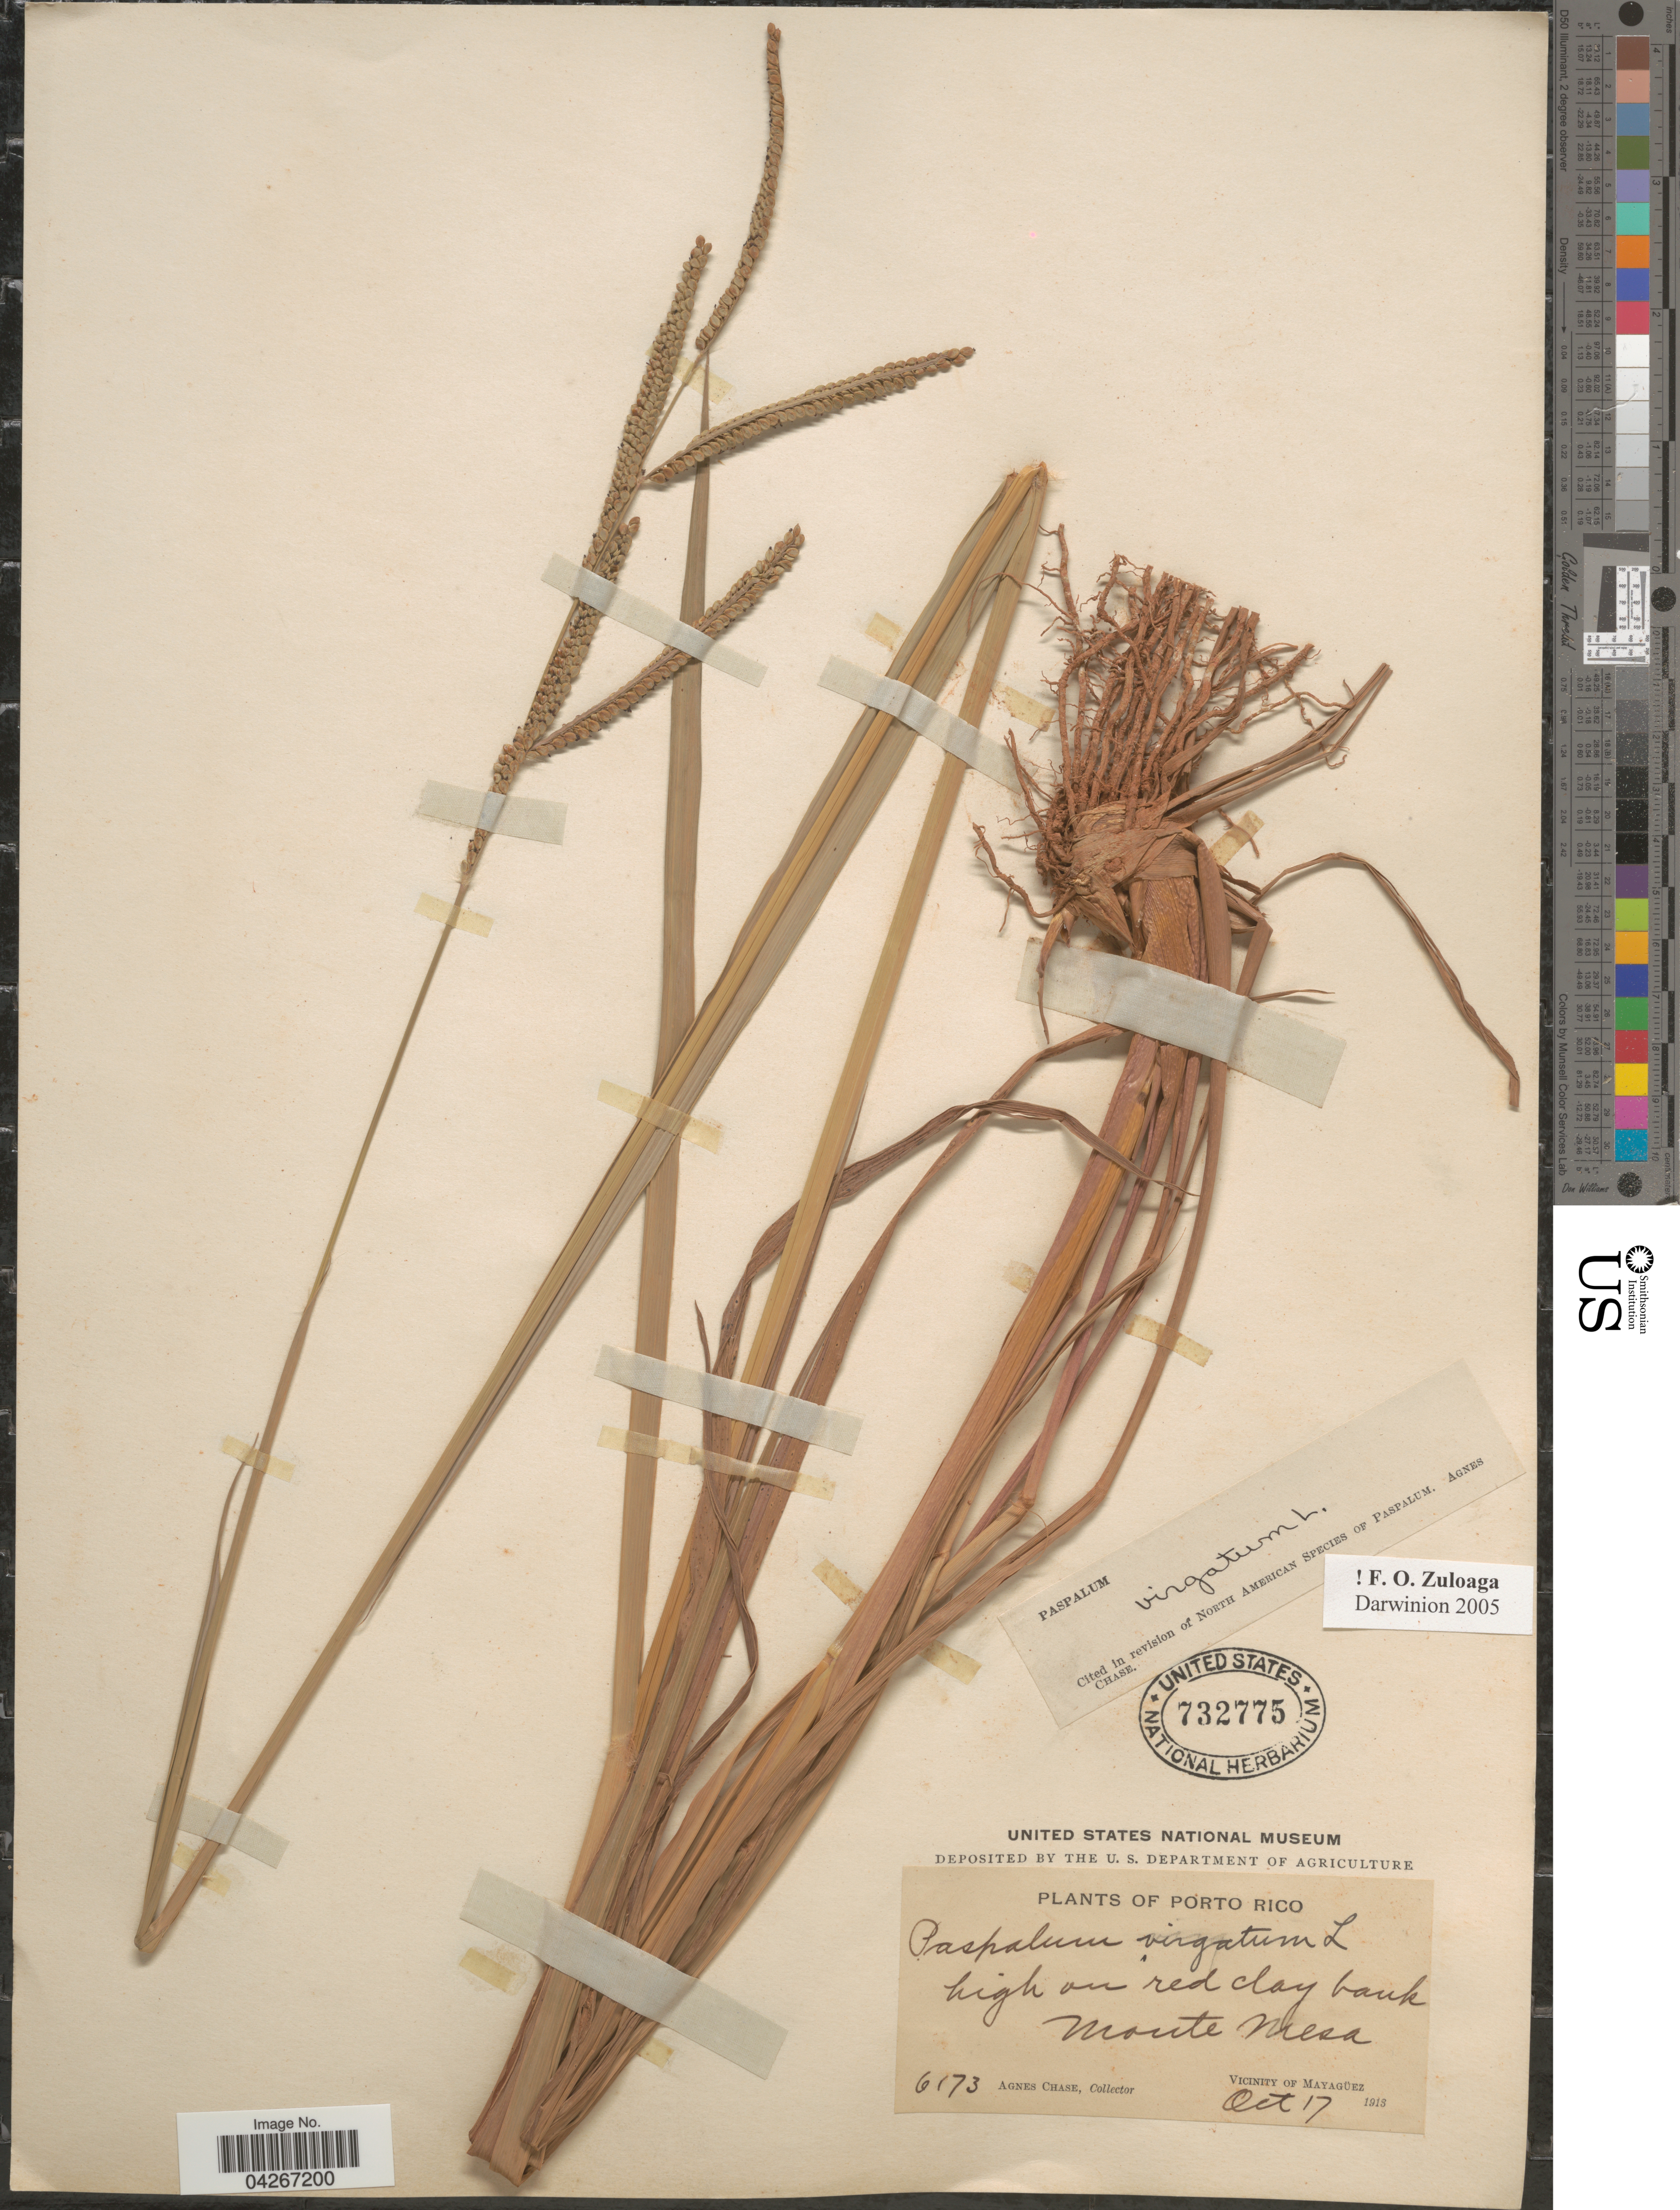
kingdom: Plantae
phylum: Tracheophyta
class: Liliopsida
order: Poales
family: Poaceae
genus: Paspalum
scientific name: Paspalum virgatum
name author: L.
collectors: A. Chase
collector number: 6173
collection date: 1913-10-17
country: Puerto Rico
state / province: Mayagüez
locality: Porto Rico. High on red clay bank. Monte Mesa. Vicinity of Mayagüez.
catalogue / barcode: US 732775